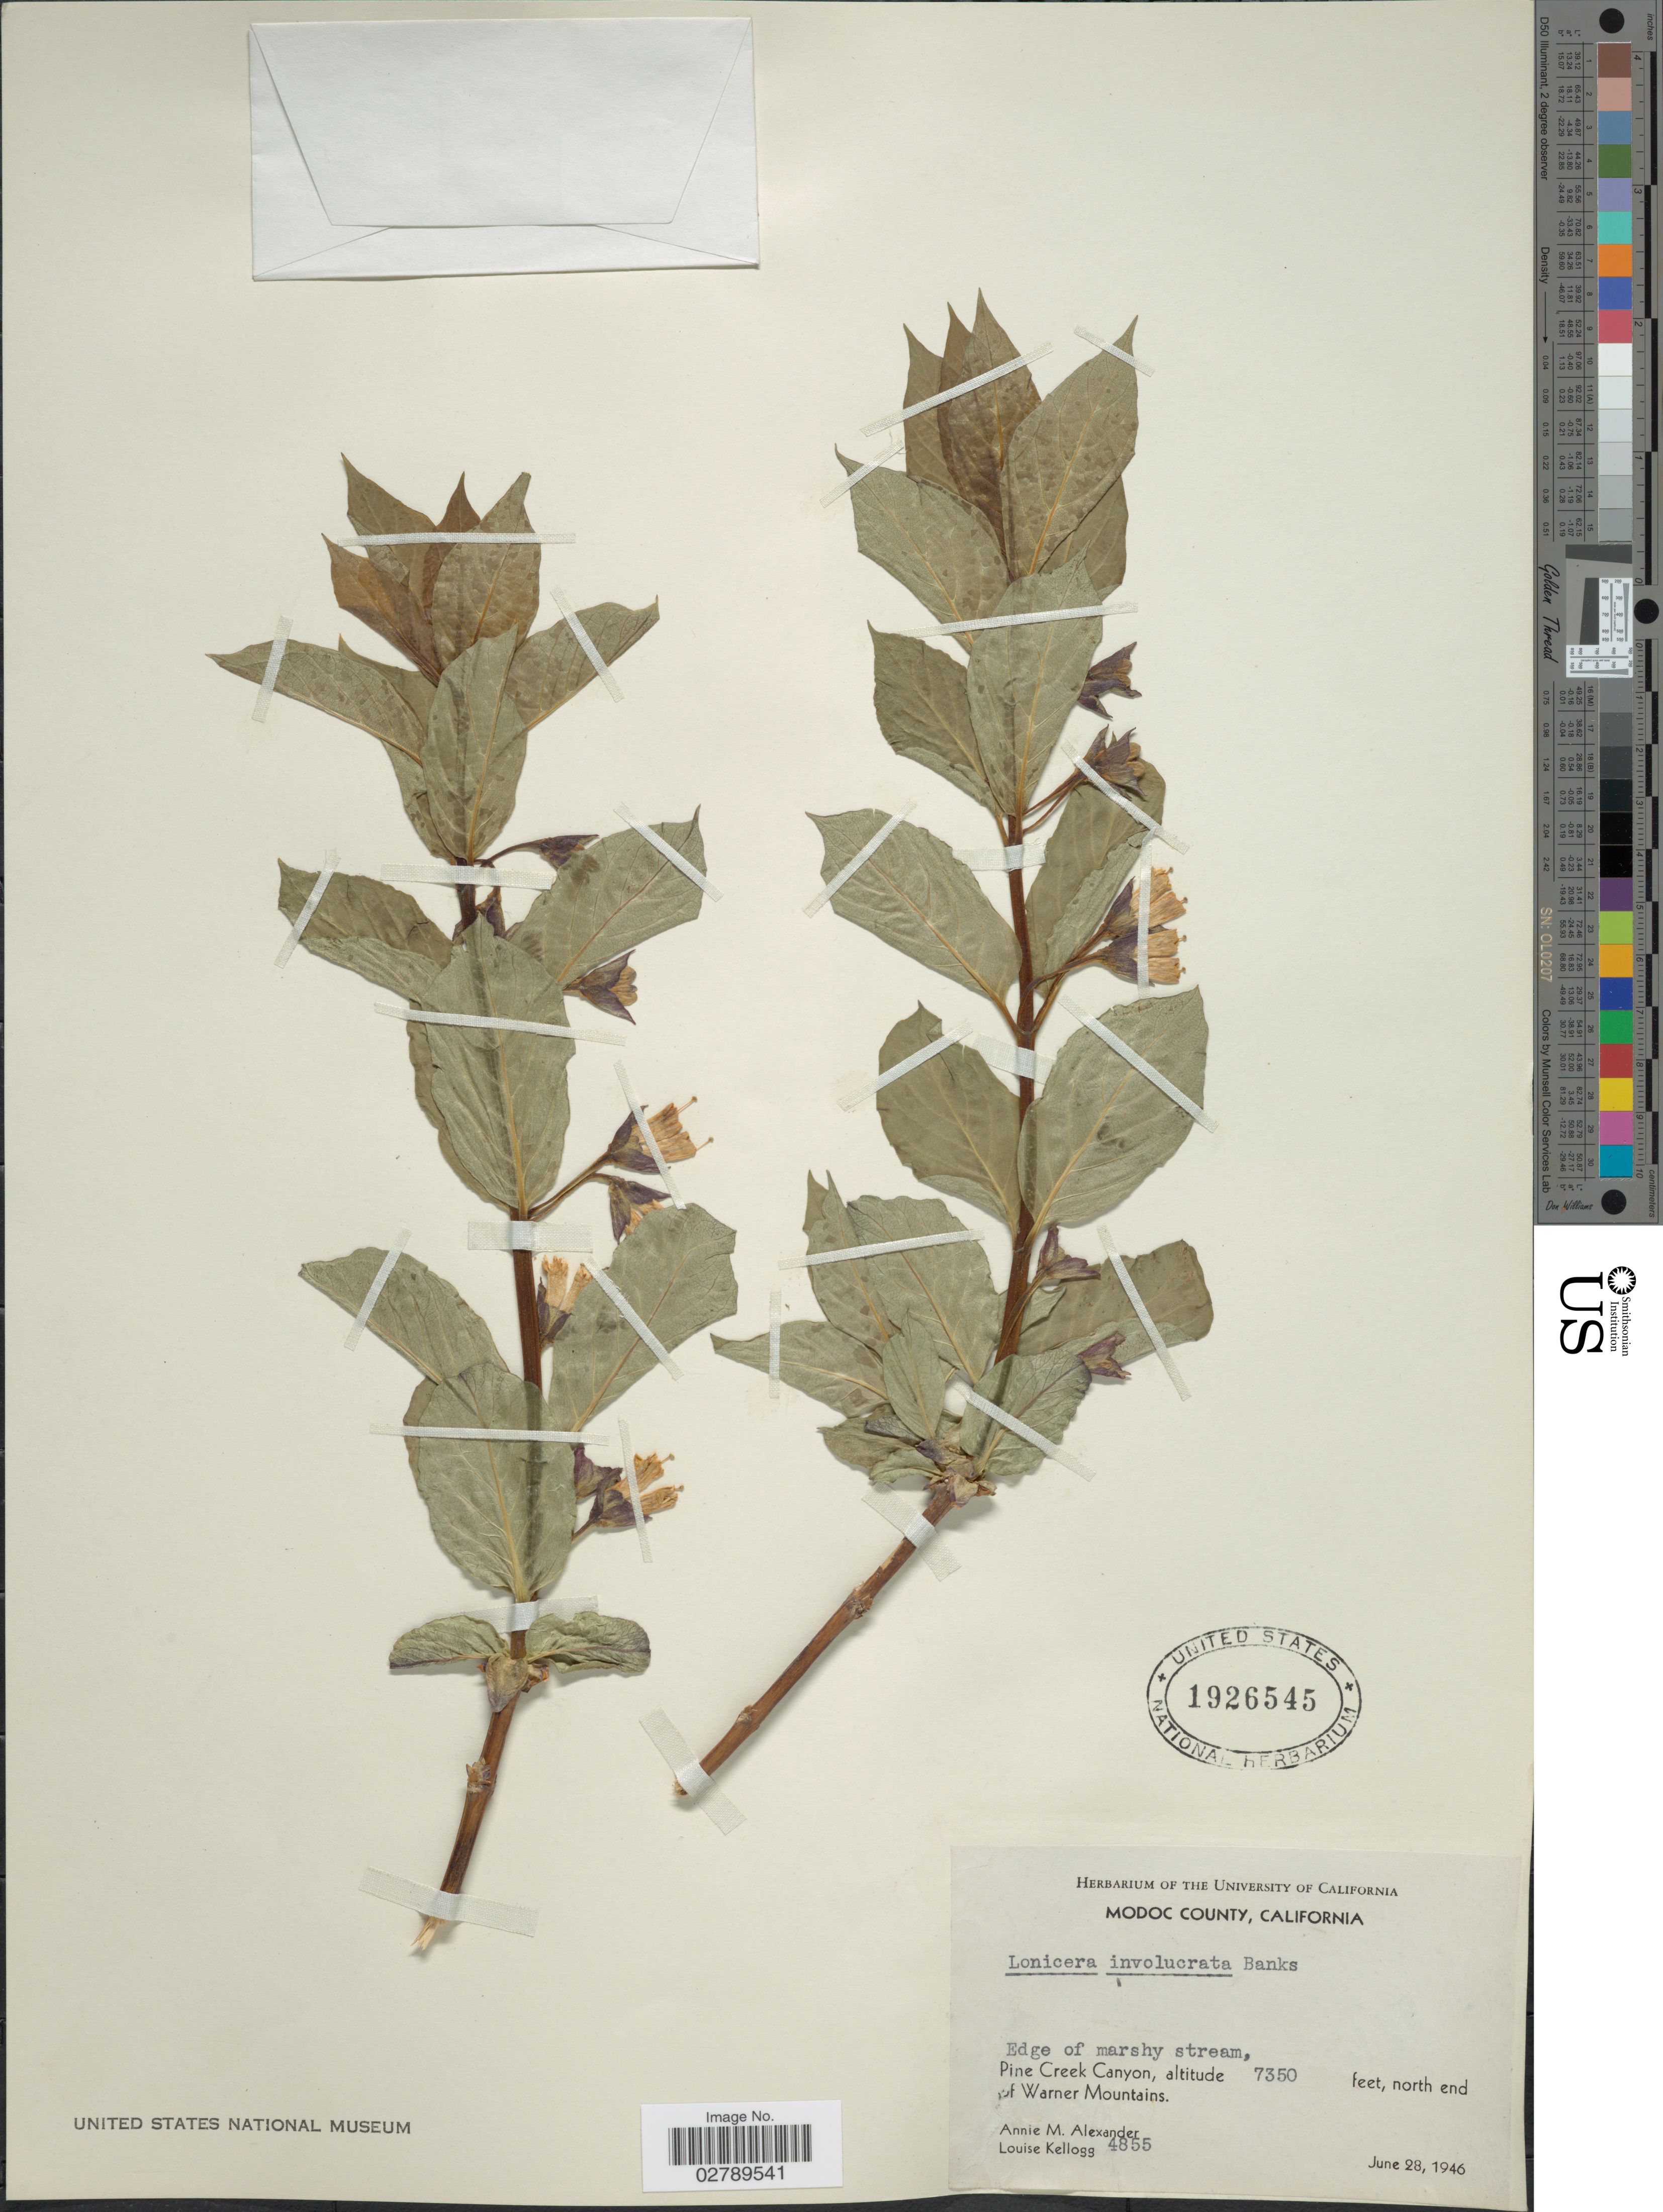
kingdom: Plantae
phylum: Tracheophyta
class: Magnoliopsida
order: Dipsacales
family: Caprifoliaceae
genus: Lonicera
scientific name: Lonicera involucrata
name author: (Richardson) Banks ex Spreng.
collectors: A. M. Alexander & L. Kellogg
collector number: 4855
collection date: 1946-06-28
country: United States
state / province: California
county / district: Modoc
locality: Modoc County. Edge of marshy stream, Pine Creek Canyon. North end of Warner Mountains.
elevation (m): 2240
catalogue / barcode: US 1926545